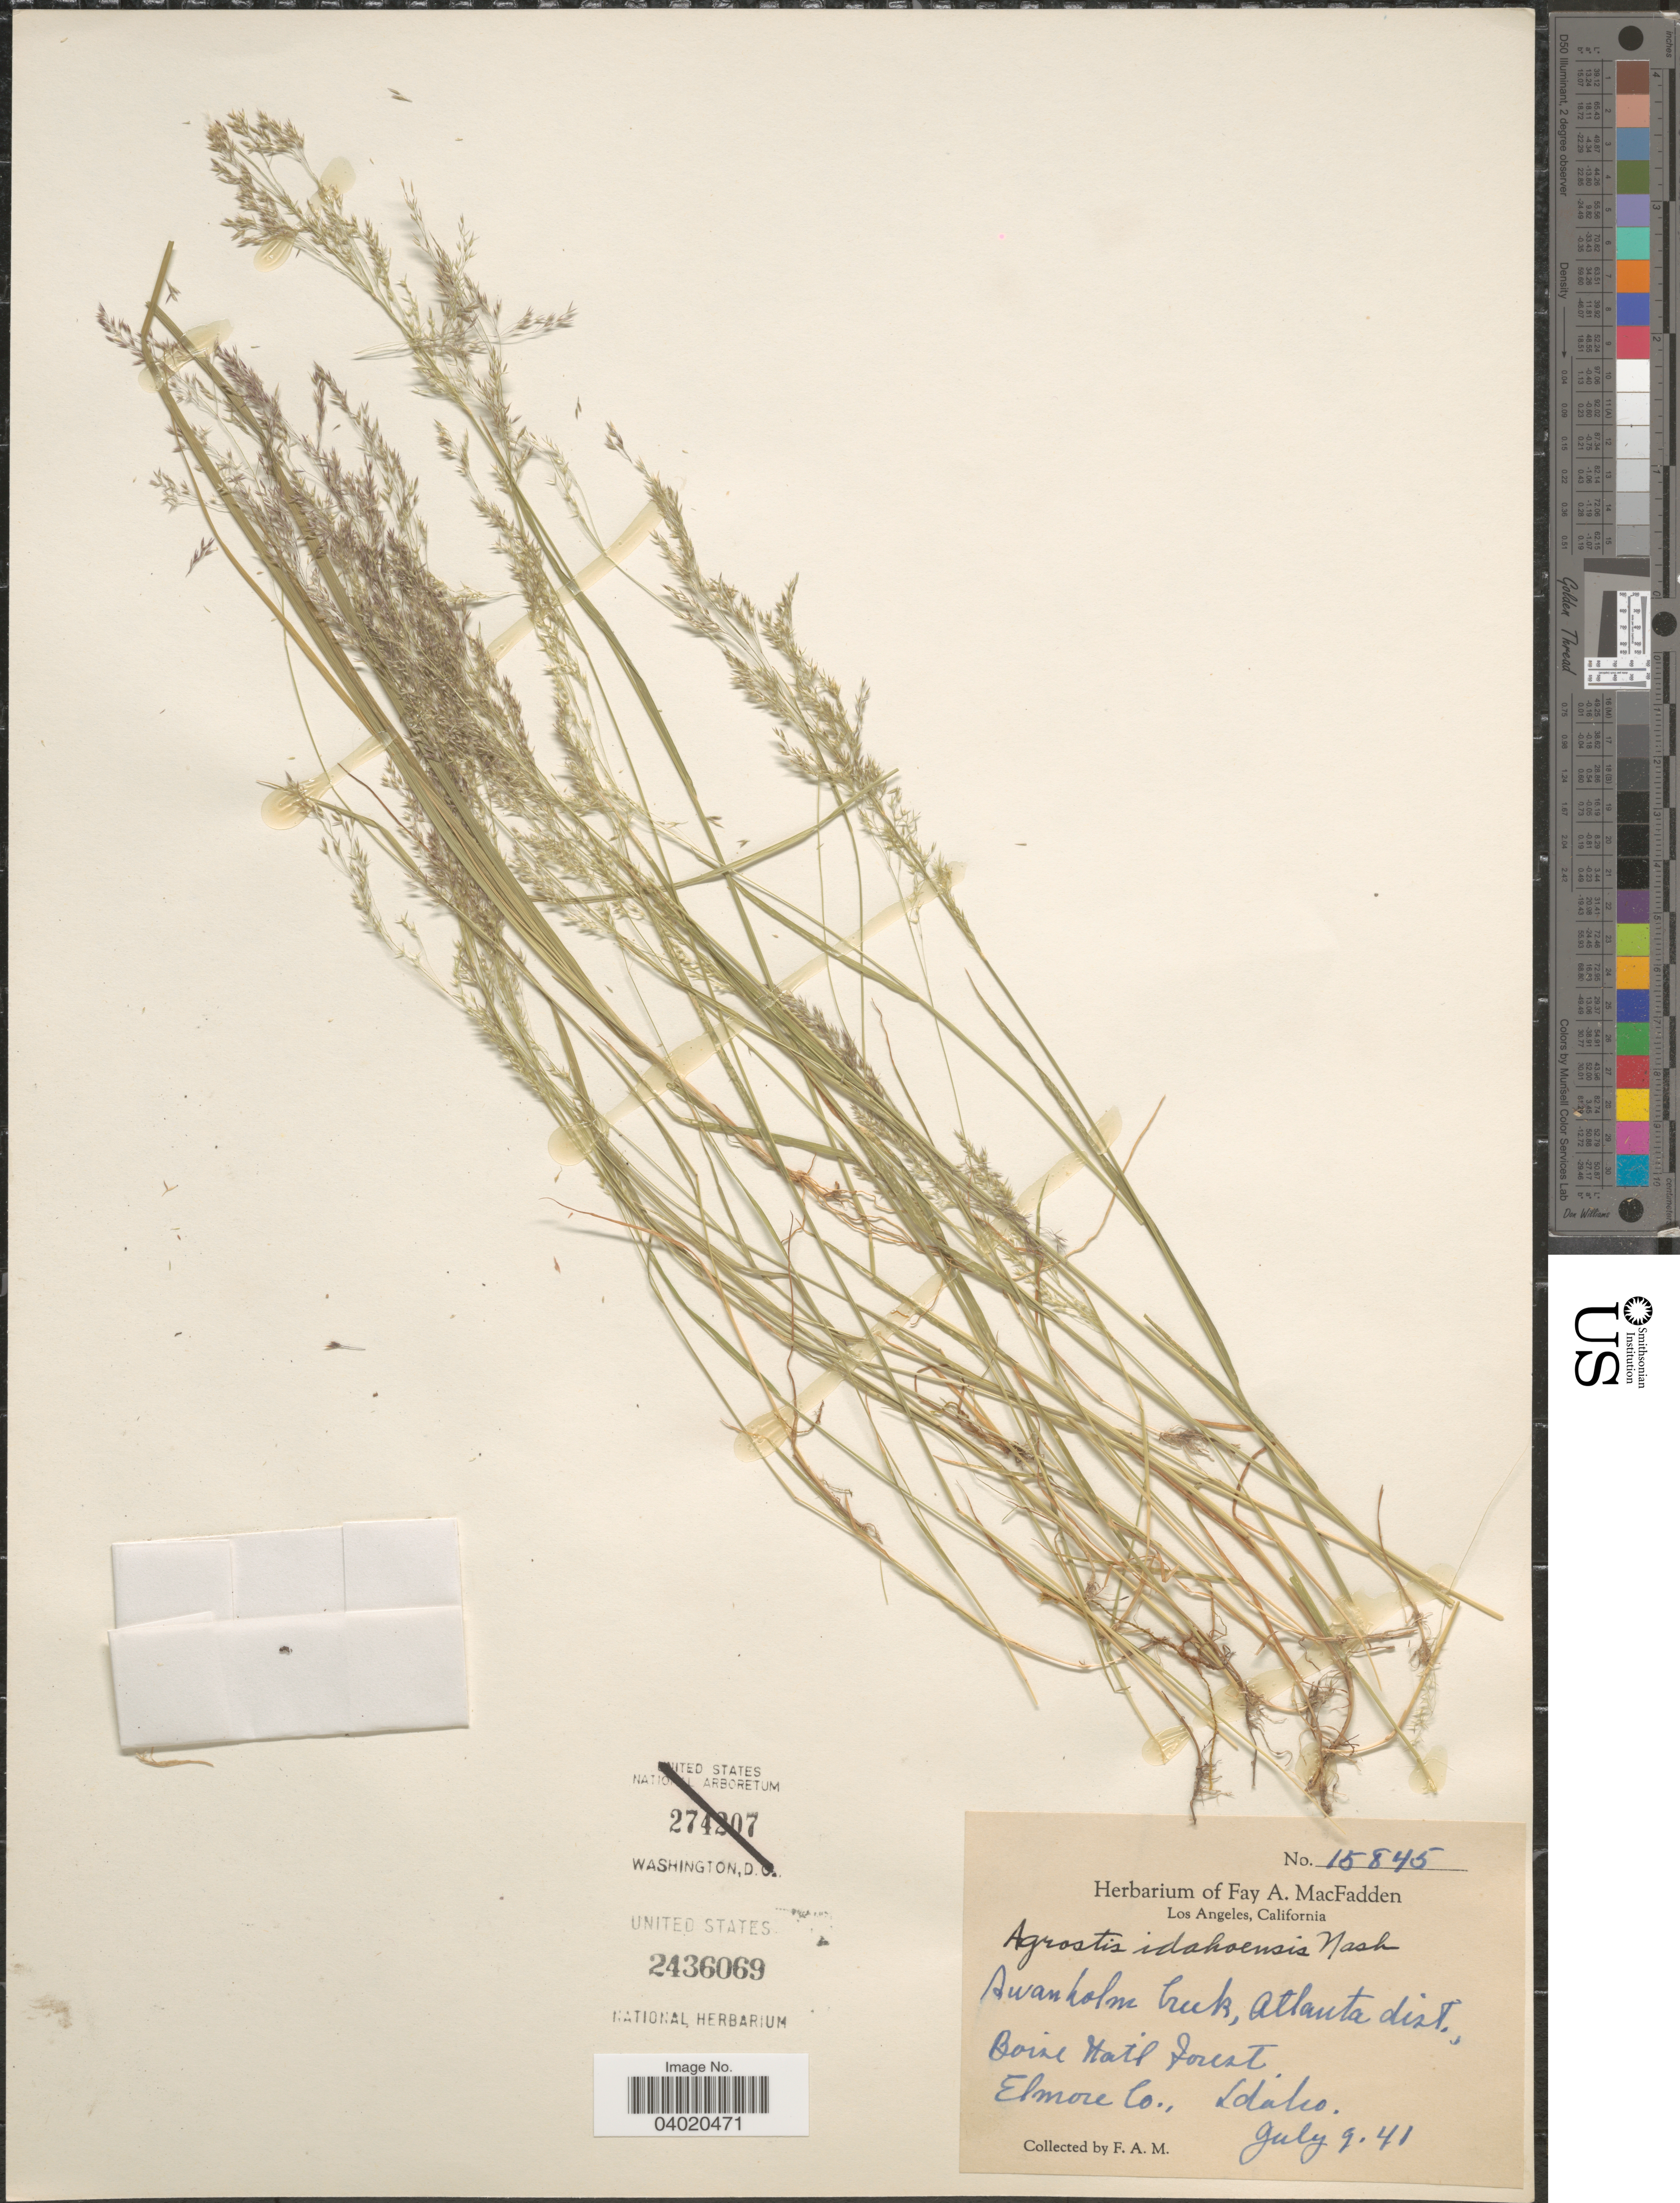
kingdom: Plantae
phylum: Tracheophyta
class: Liliopsida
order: Poales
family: Poaceae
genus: Agrostis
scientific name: Agrostis idahoensis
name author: Nash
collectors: F. MacFadden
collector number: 15845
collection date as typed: Transcribed d/m/y: 9/7/41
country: United States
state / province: Idaho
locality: Boise Nat'l Forest. Elmore Co.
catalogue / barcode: US 2436069